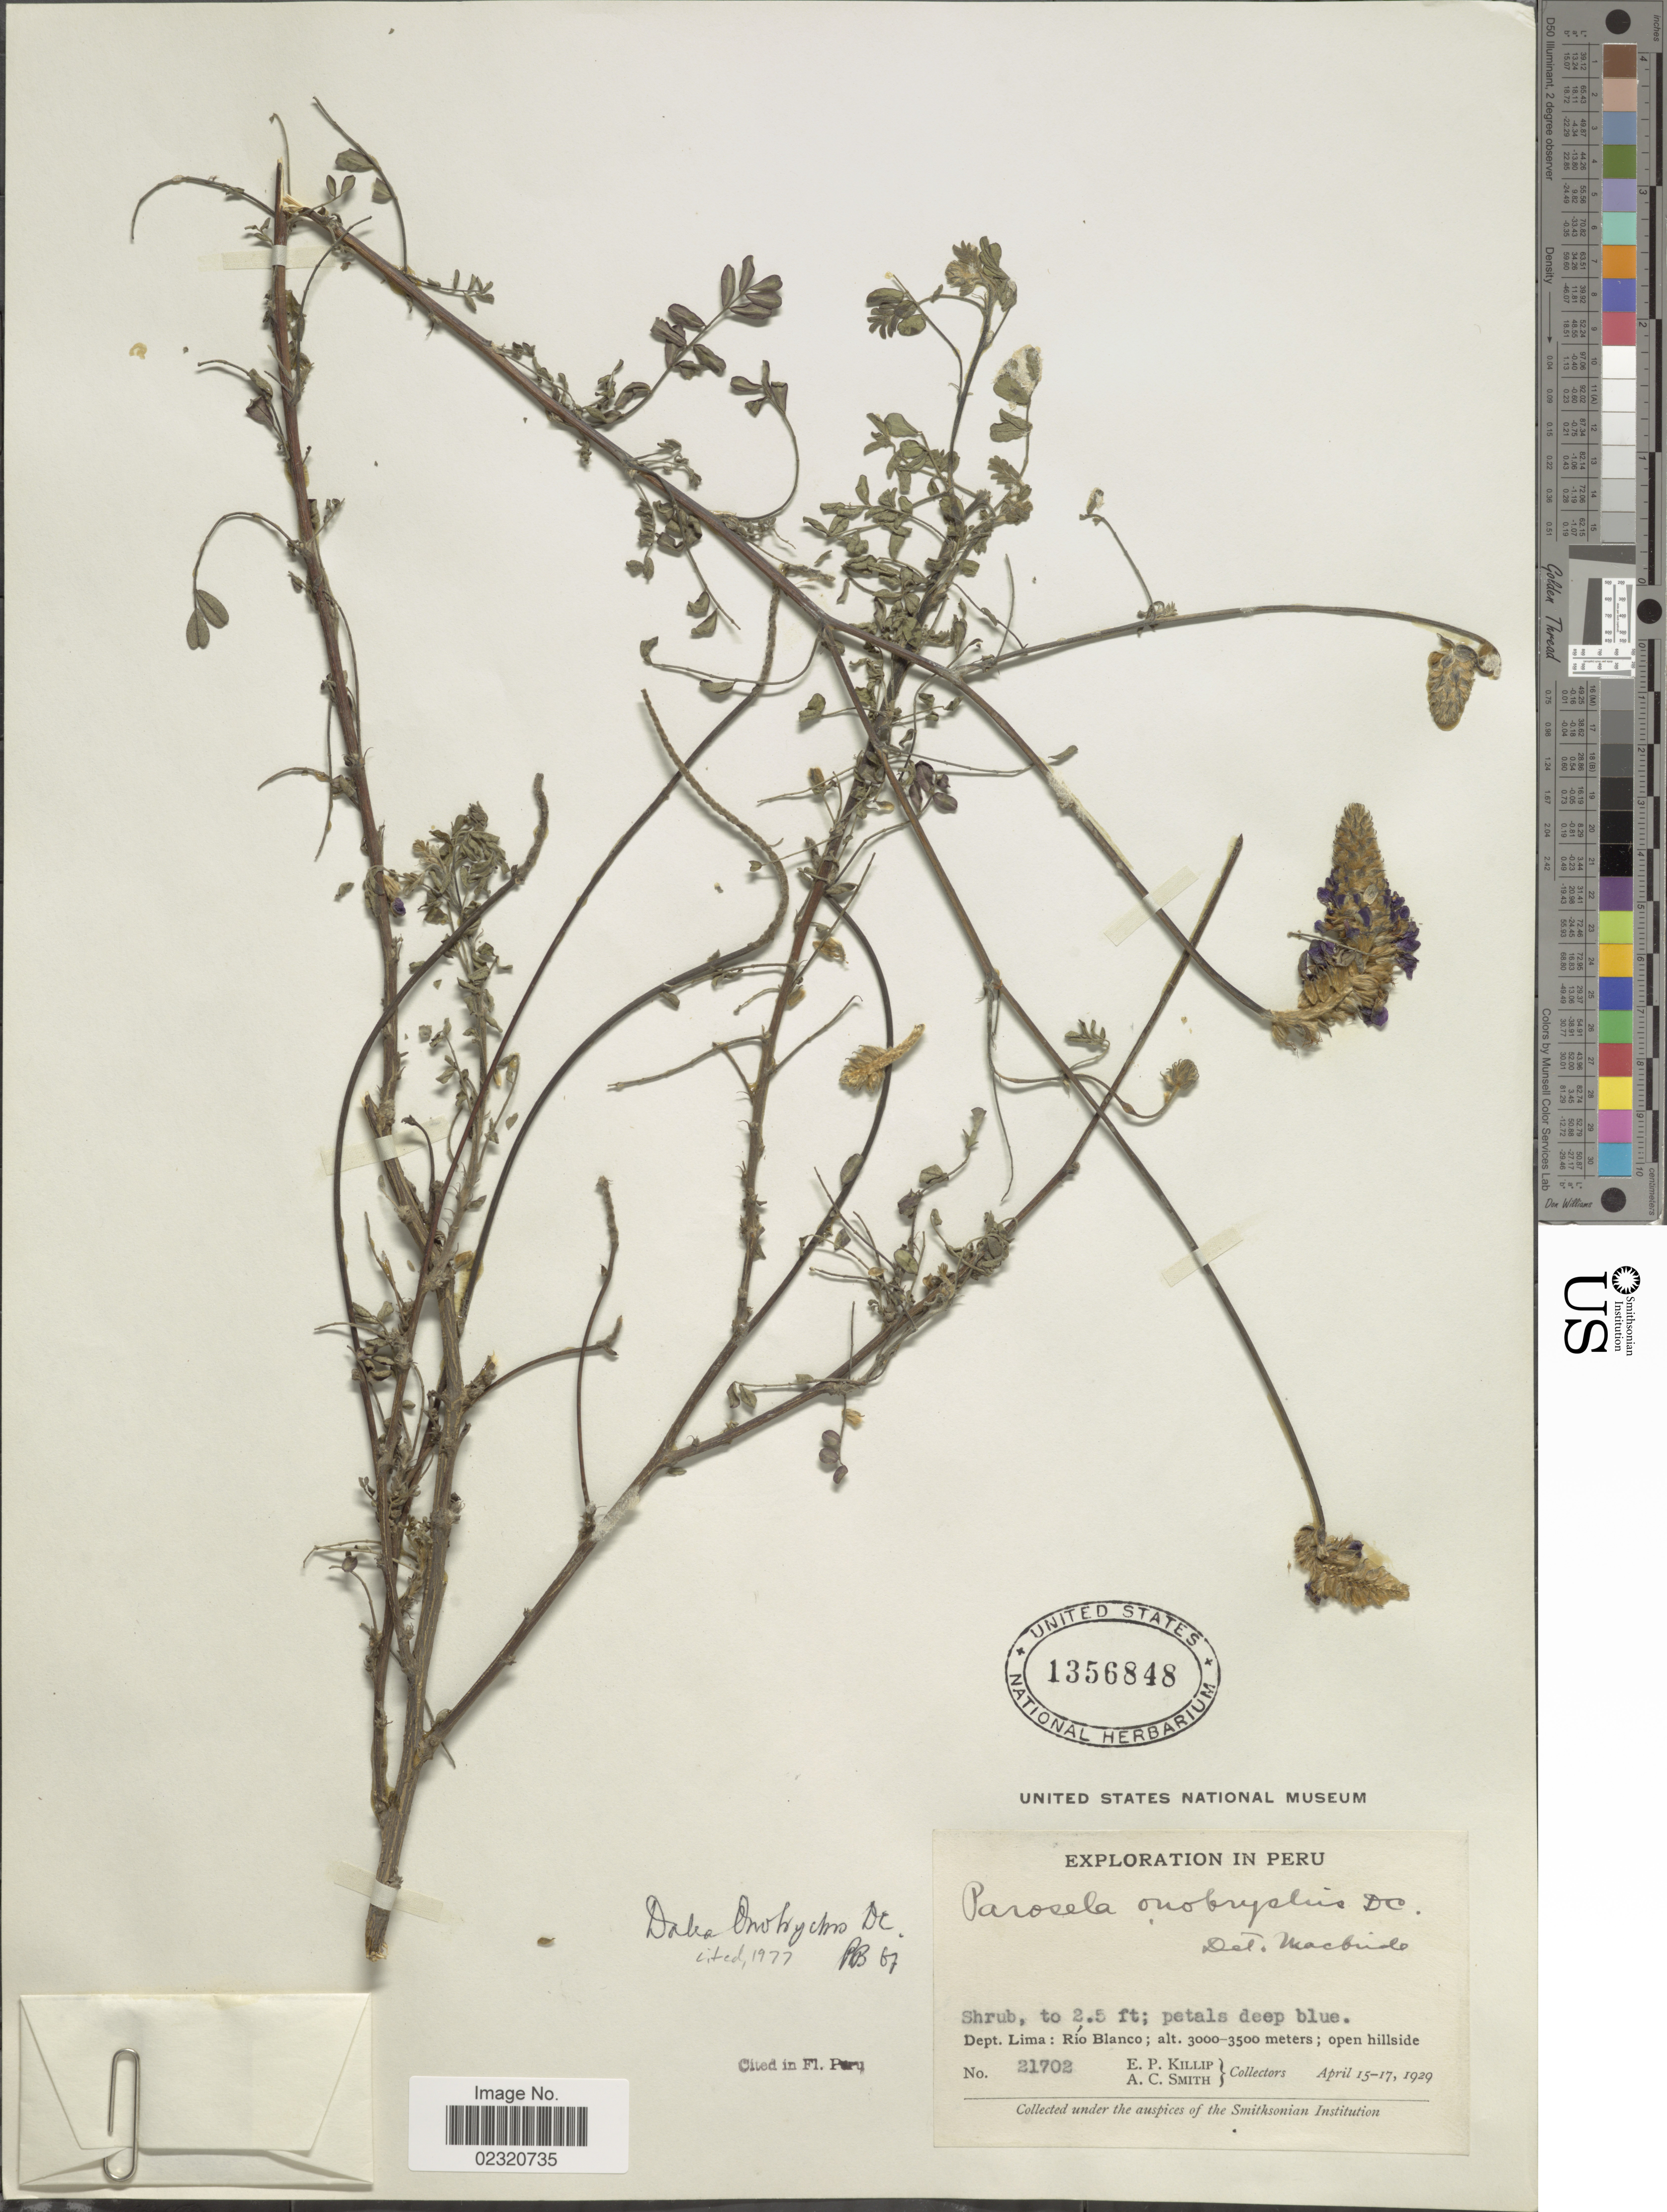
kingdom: Plantae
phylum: Tracheophyta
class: Magnoliopsida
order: Fabales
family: Fabaceae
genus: Dalea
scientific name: Dalea onobrychis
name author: DC.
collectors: E. P. Killip & A. C. Smith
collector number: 21702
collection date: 1929-04-15/1929-04-17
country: Peru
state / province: Lima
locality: Rio Blanco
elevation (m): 3000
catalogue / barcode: US 1356848